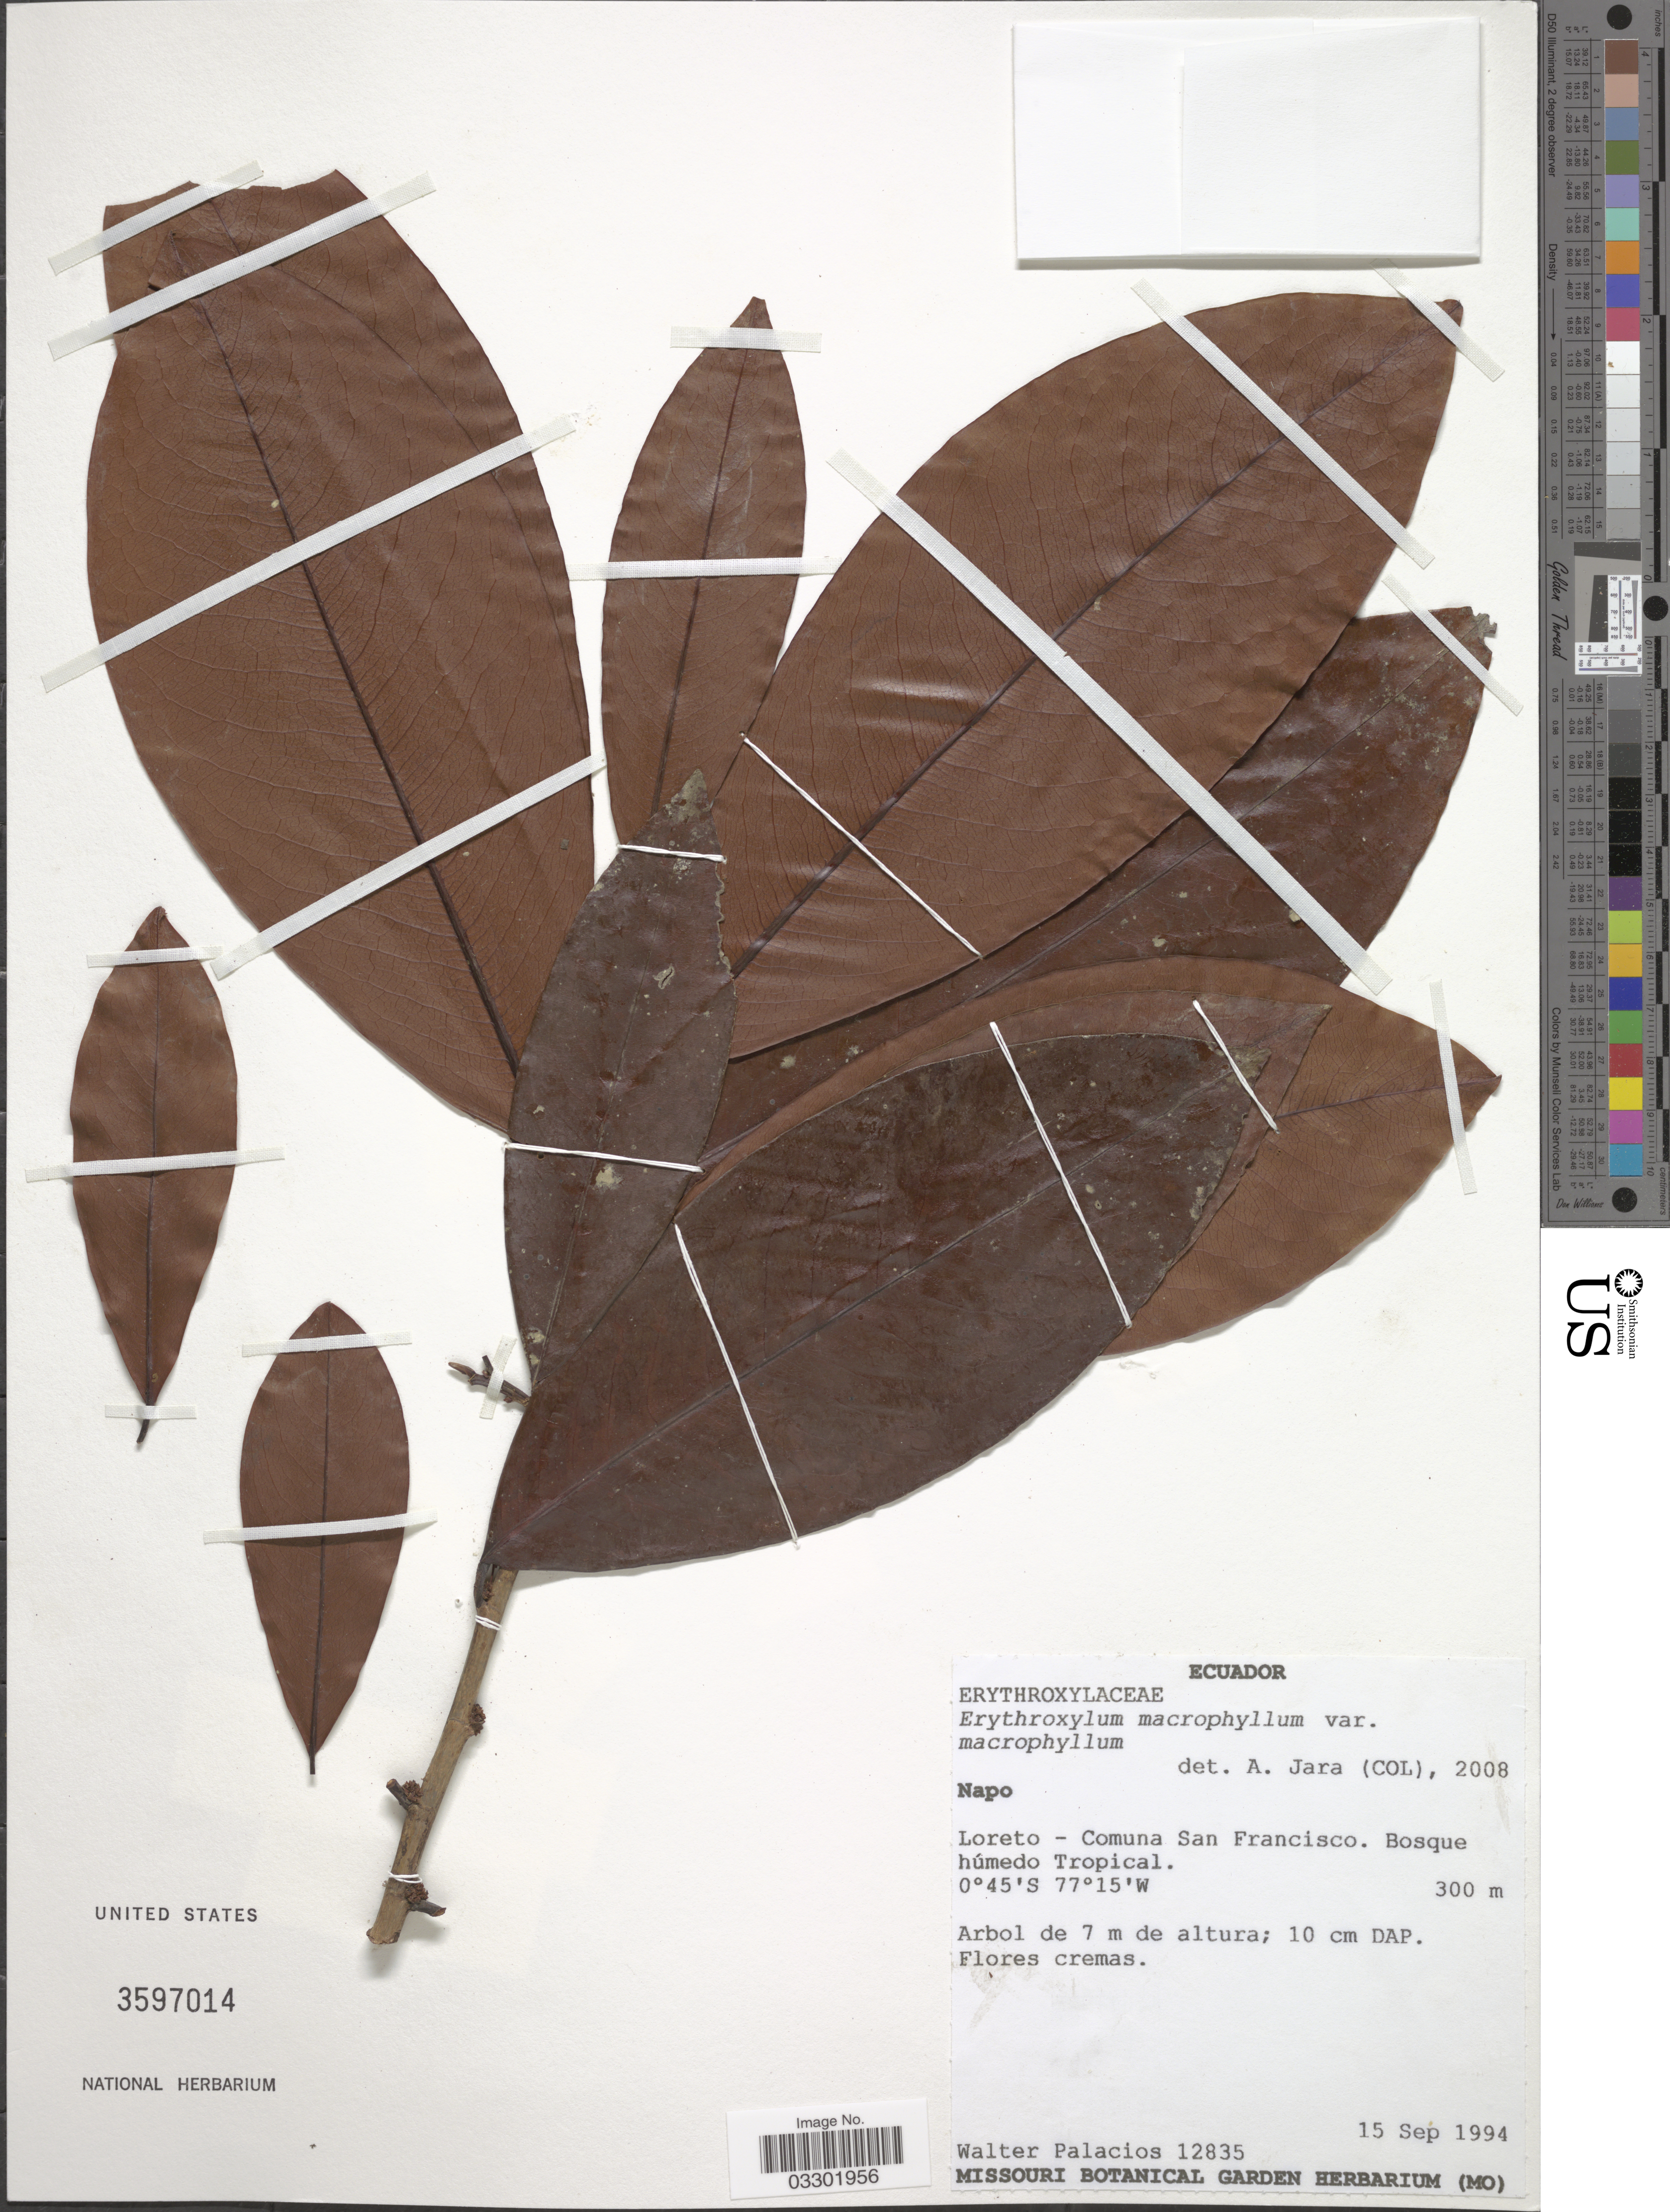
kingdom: Plantae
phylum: Tracheophyta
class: Magnoliopsida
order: Malpighiales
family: Erythroxylaceae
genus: Erythroxylum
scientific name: Erythroxylum macrophyllum var. macrophyllum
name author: Cav.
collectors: W. Palacios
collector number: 12835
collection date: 1994-09-15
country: Ecuador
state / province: Napo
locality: Loreto - Comuna San Francisco.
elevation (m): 300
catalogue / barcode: US 3597014